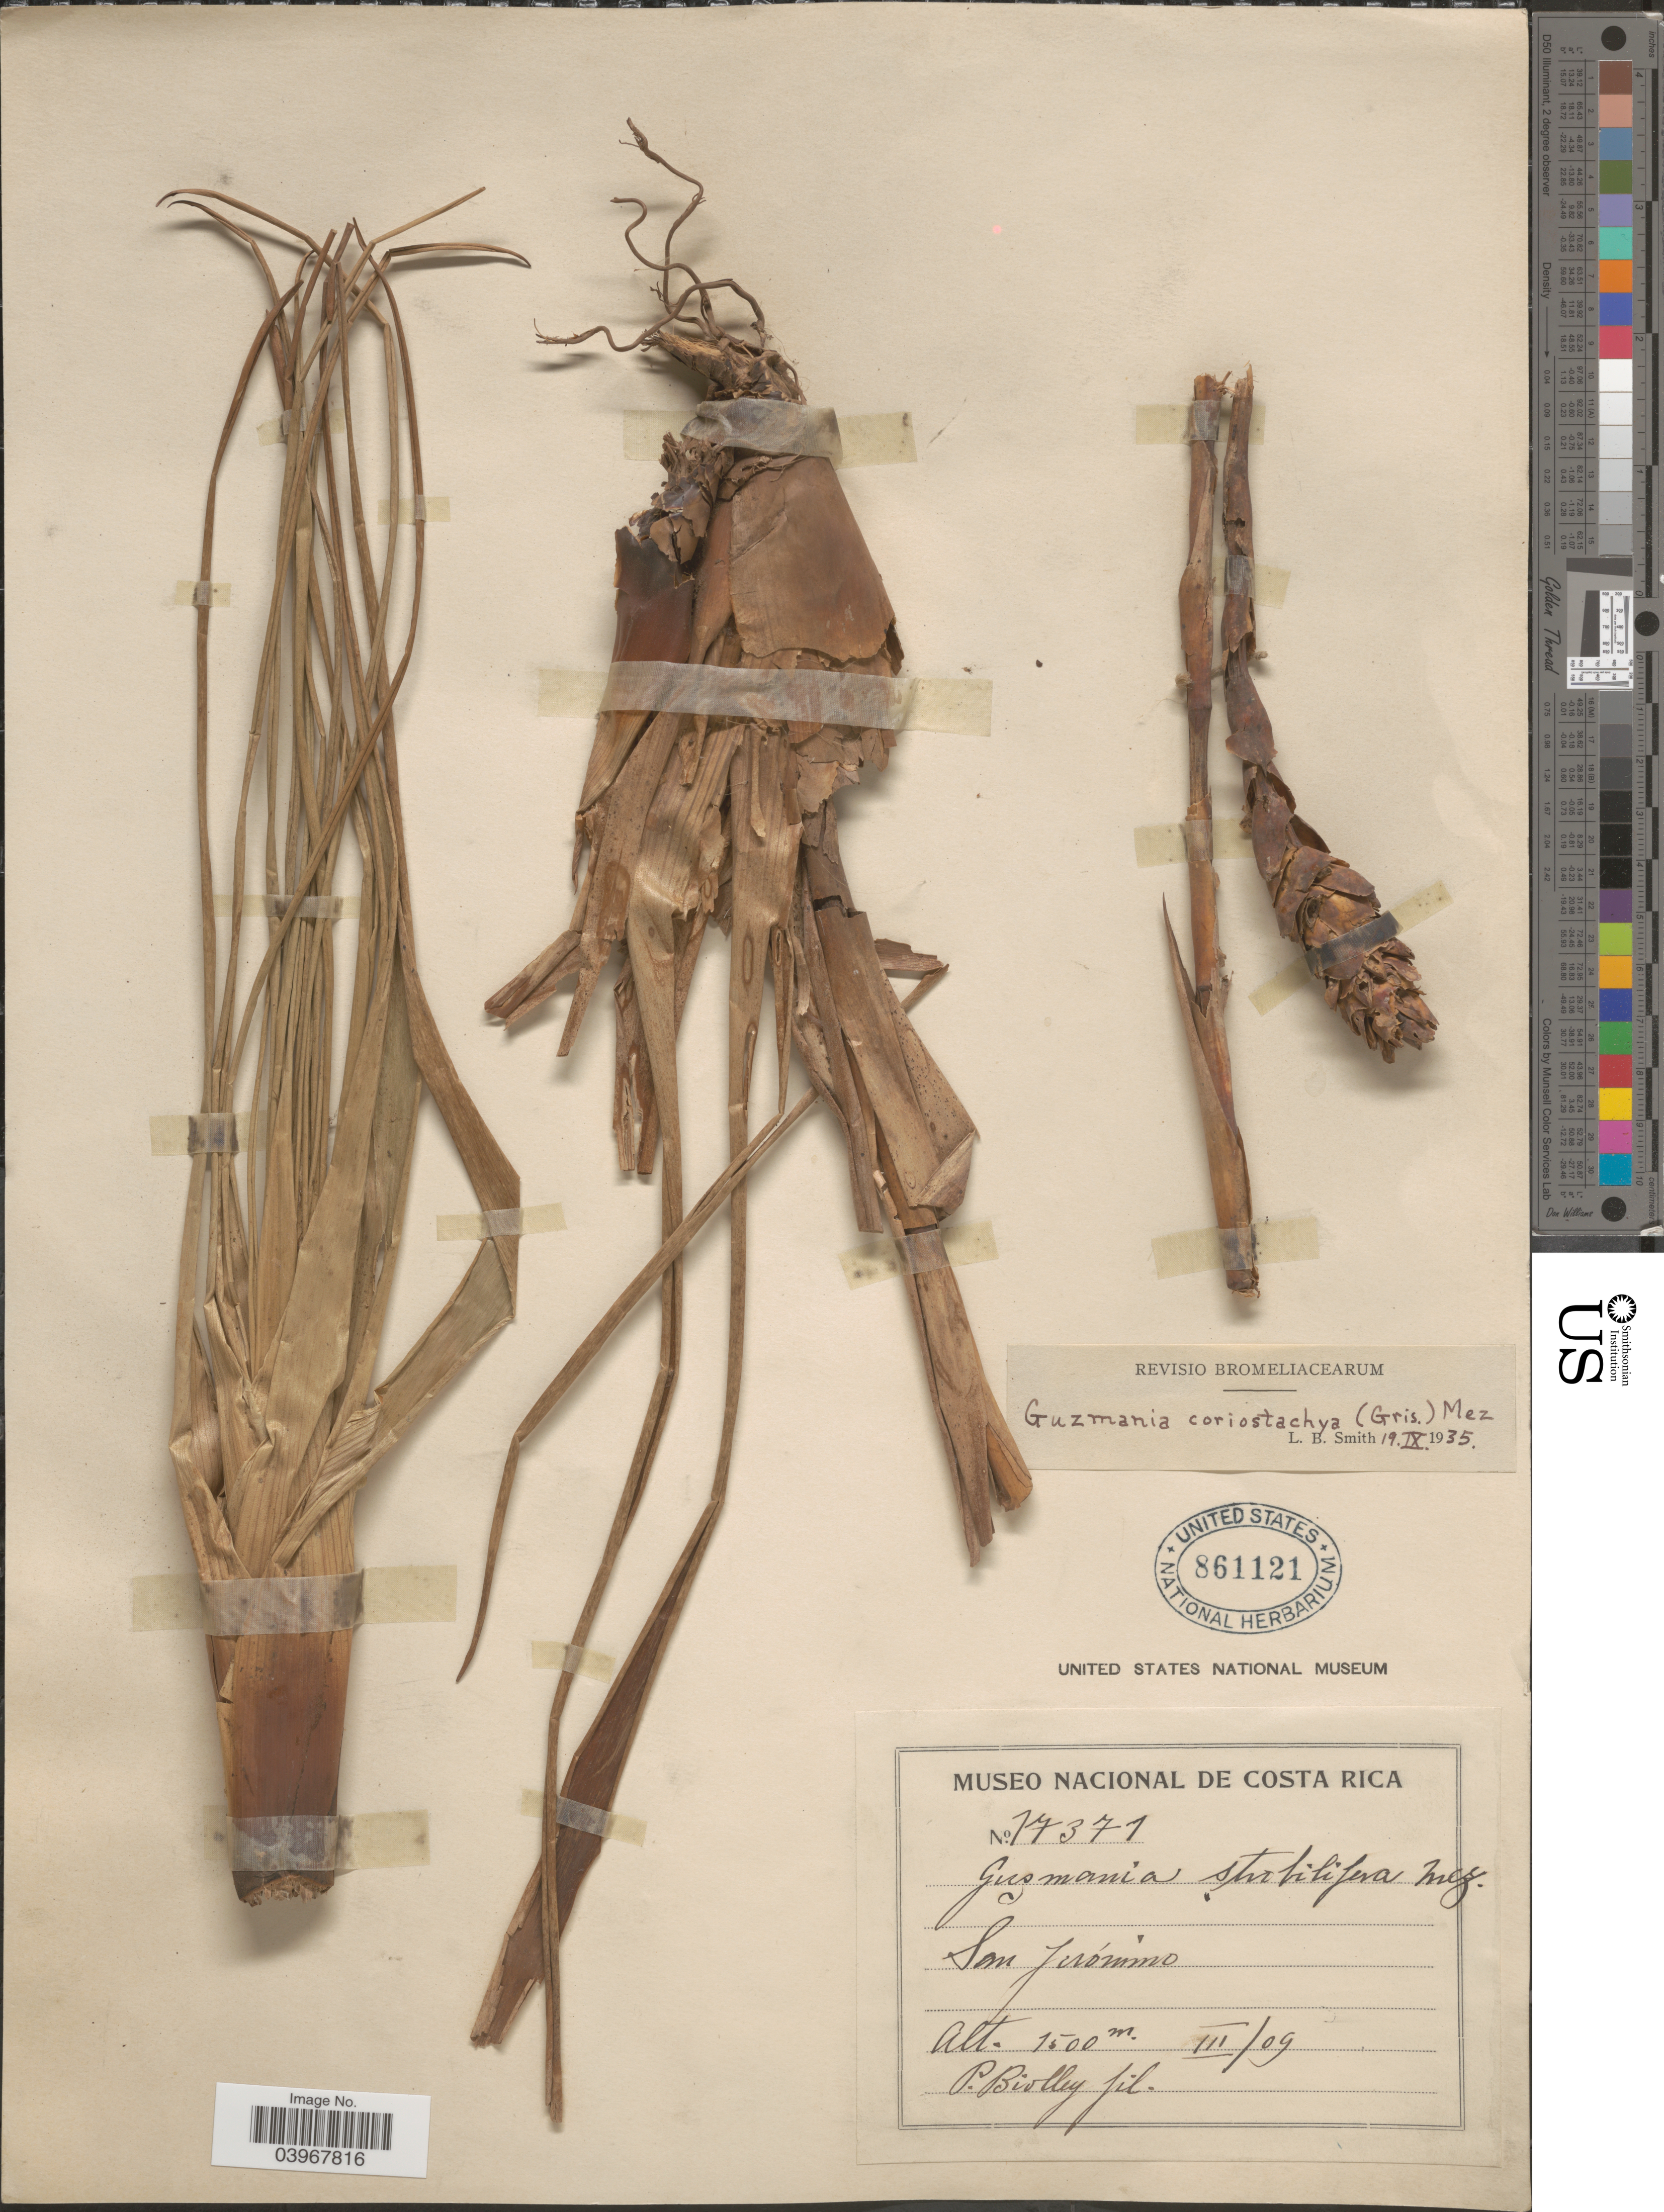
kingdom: Plantae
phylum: Tracheophyta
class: Liliopsida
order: Poales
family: Bromeliaceae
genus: Guzmania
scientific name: Guzmania coriostachya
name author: (Griseb.) Mez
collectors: P. Biolley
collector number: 17371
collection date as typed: Transcribed d/m/y: /3/9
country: Costa Rica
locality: San Jerónimo.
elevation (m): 1500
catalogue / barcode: US 861121